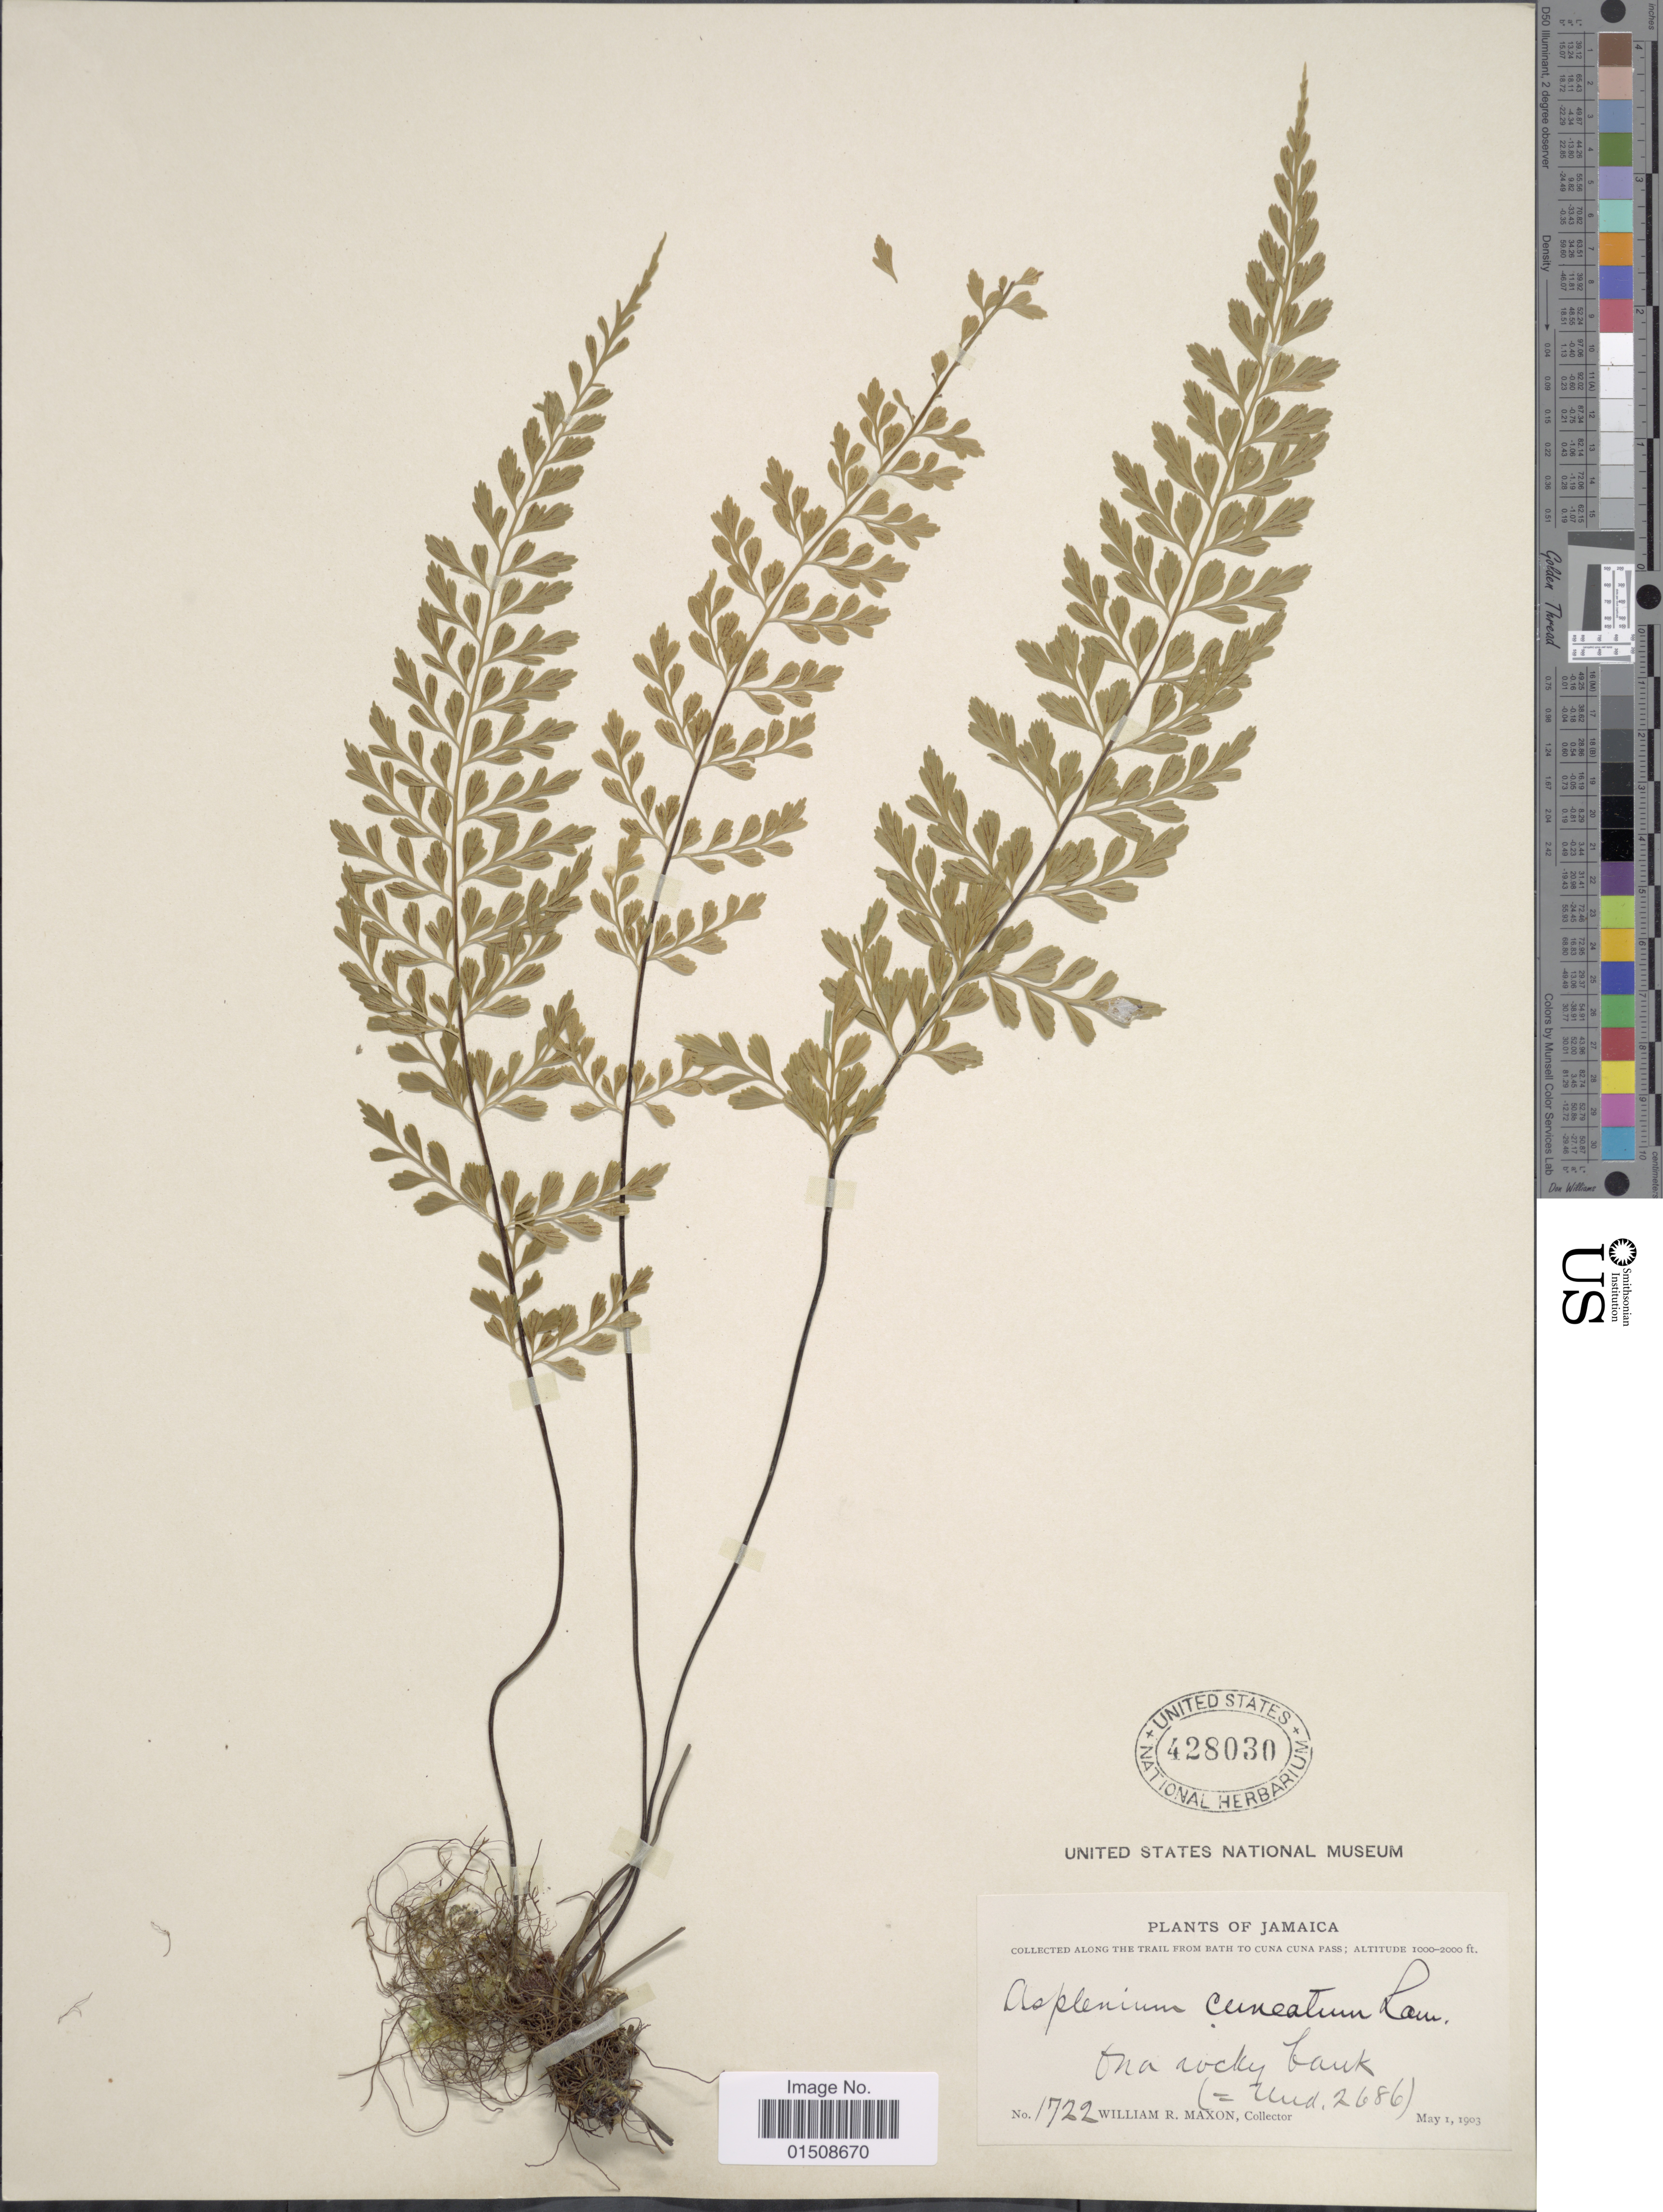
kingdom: Plantae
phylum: Tracheophyta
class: Polypodiopsida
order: Polypodiales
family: Aspleniaceae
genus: Asplenium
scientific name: Asplenium cuneatum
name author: Lam.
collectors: W. R. Maxon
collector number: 1722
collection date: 1903-05-01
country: Jamaica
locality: Along the trail from bath to Cuna Cuna Pass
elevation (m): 305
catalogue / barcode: US 428030